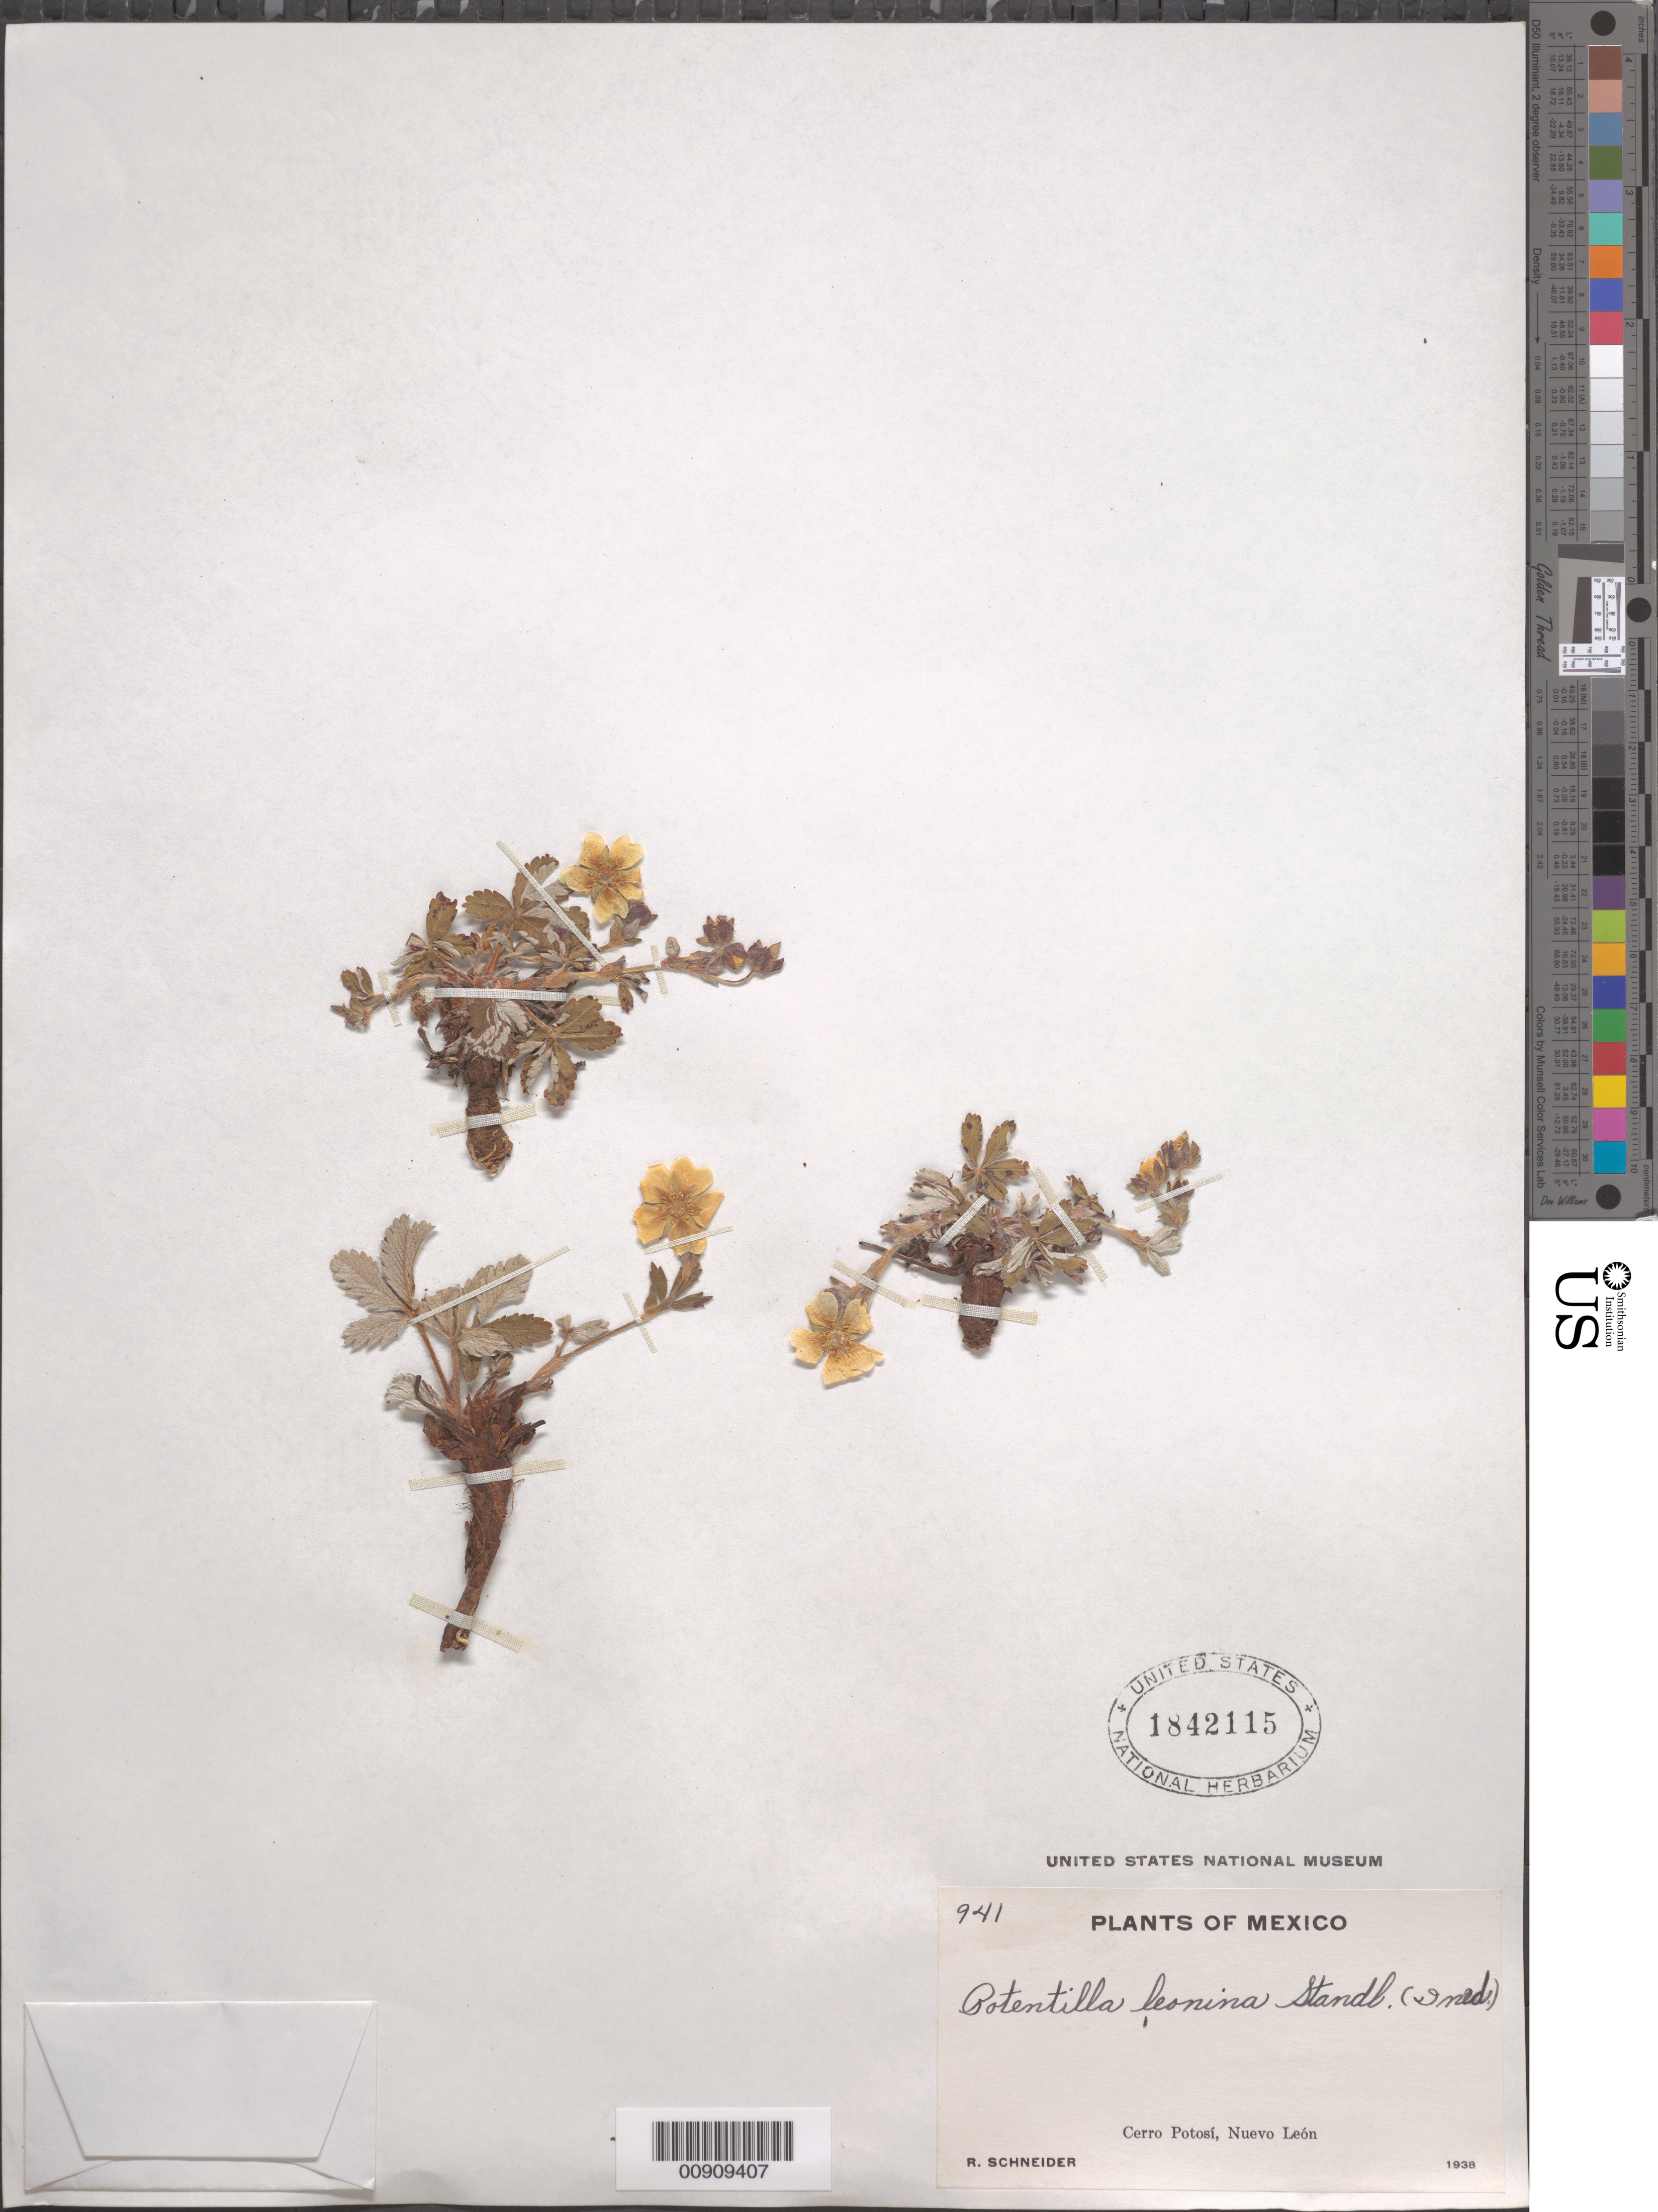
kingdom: Plantae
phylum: Tracheophyta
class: Magnoliopsida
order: Rosales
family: Rosaceae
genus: Potentilla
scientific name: Potentilla leonina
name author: Standl.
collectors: R. Schneider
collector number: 941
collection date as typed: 1938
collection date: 1938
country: Mexico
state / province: Nuevo León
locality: Cerro Potosí, Nuevo León.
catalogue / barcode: US 1842115